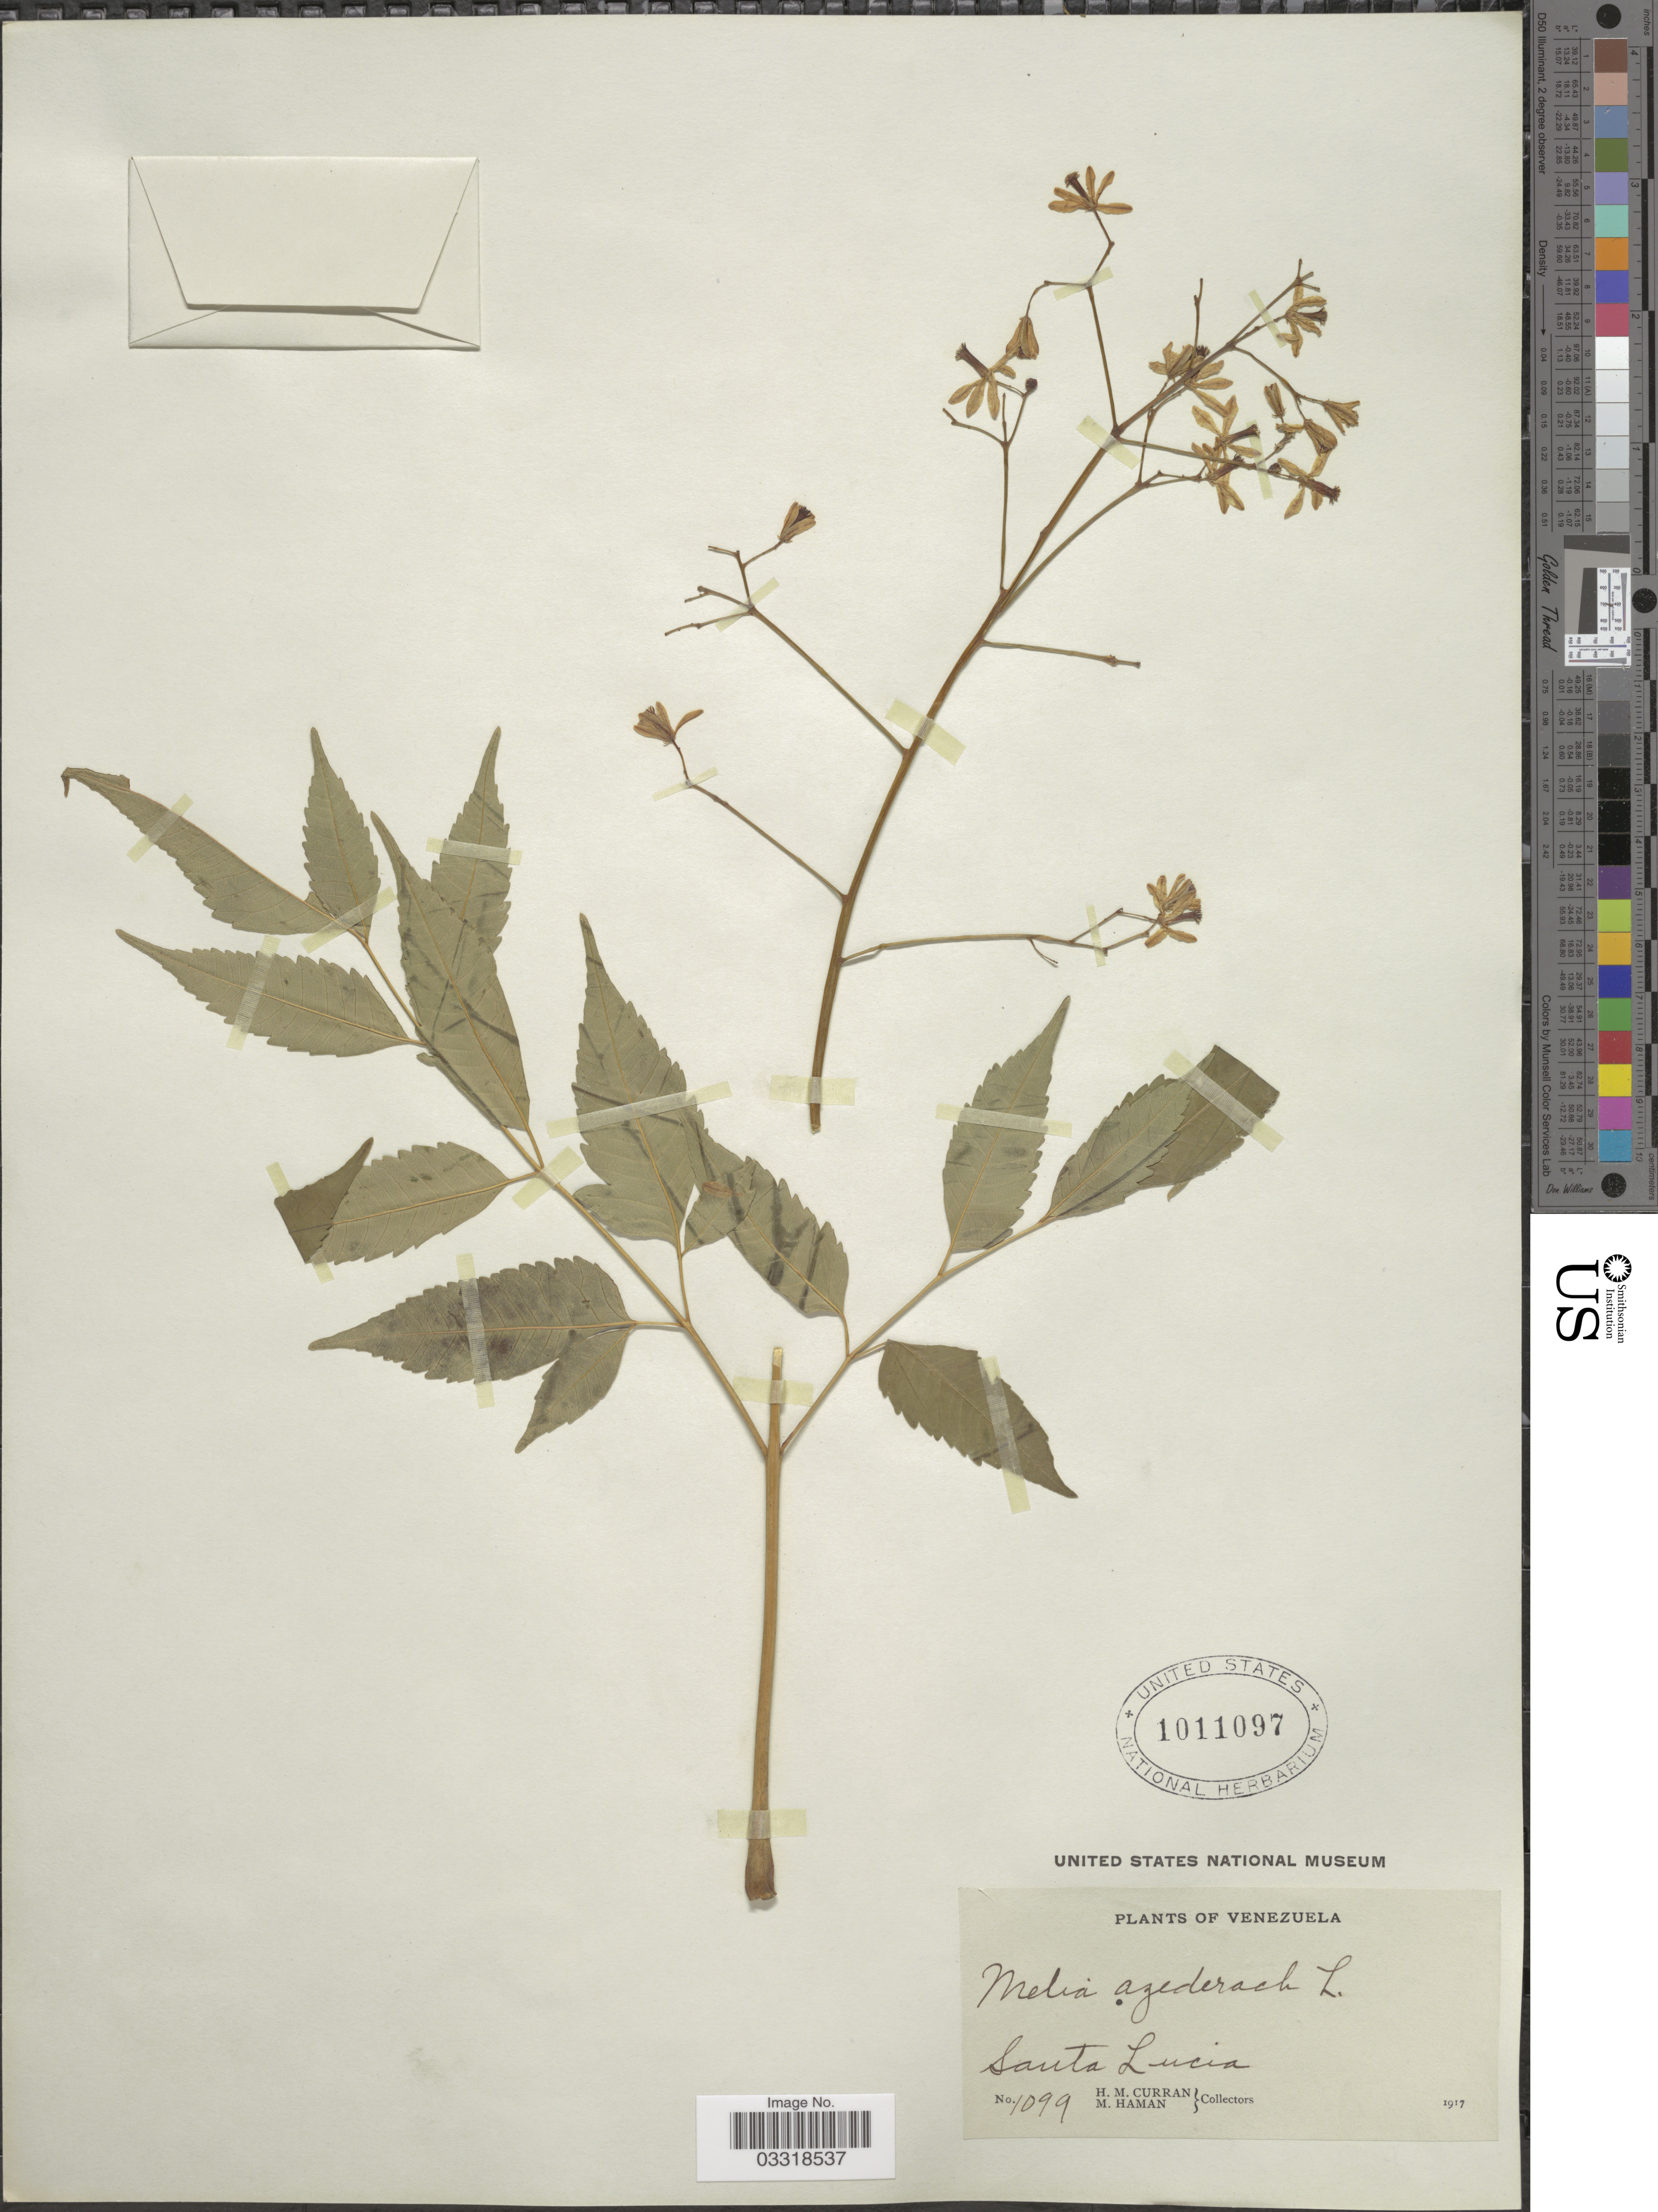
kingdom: Plantae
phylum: Tracheophyta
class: Magnoliopsida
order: Sapindales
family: Meliaceae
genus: Melia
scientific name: Melia azedarach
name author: L.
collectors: H. M. Curran & M. Haman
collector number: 1099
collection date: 1917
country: Venezuela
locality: Santa Lucia.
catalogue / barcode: US 1011097